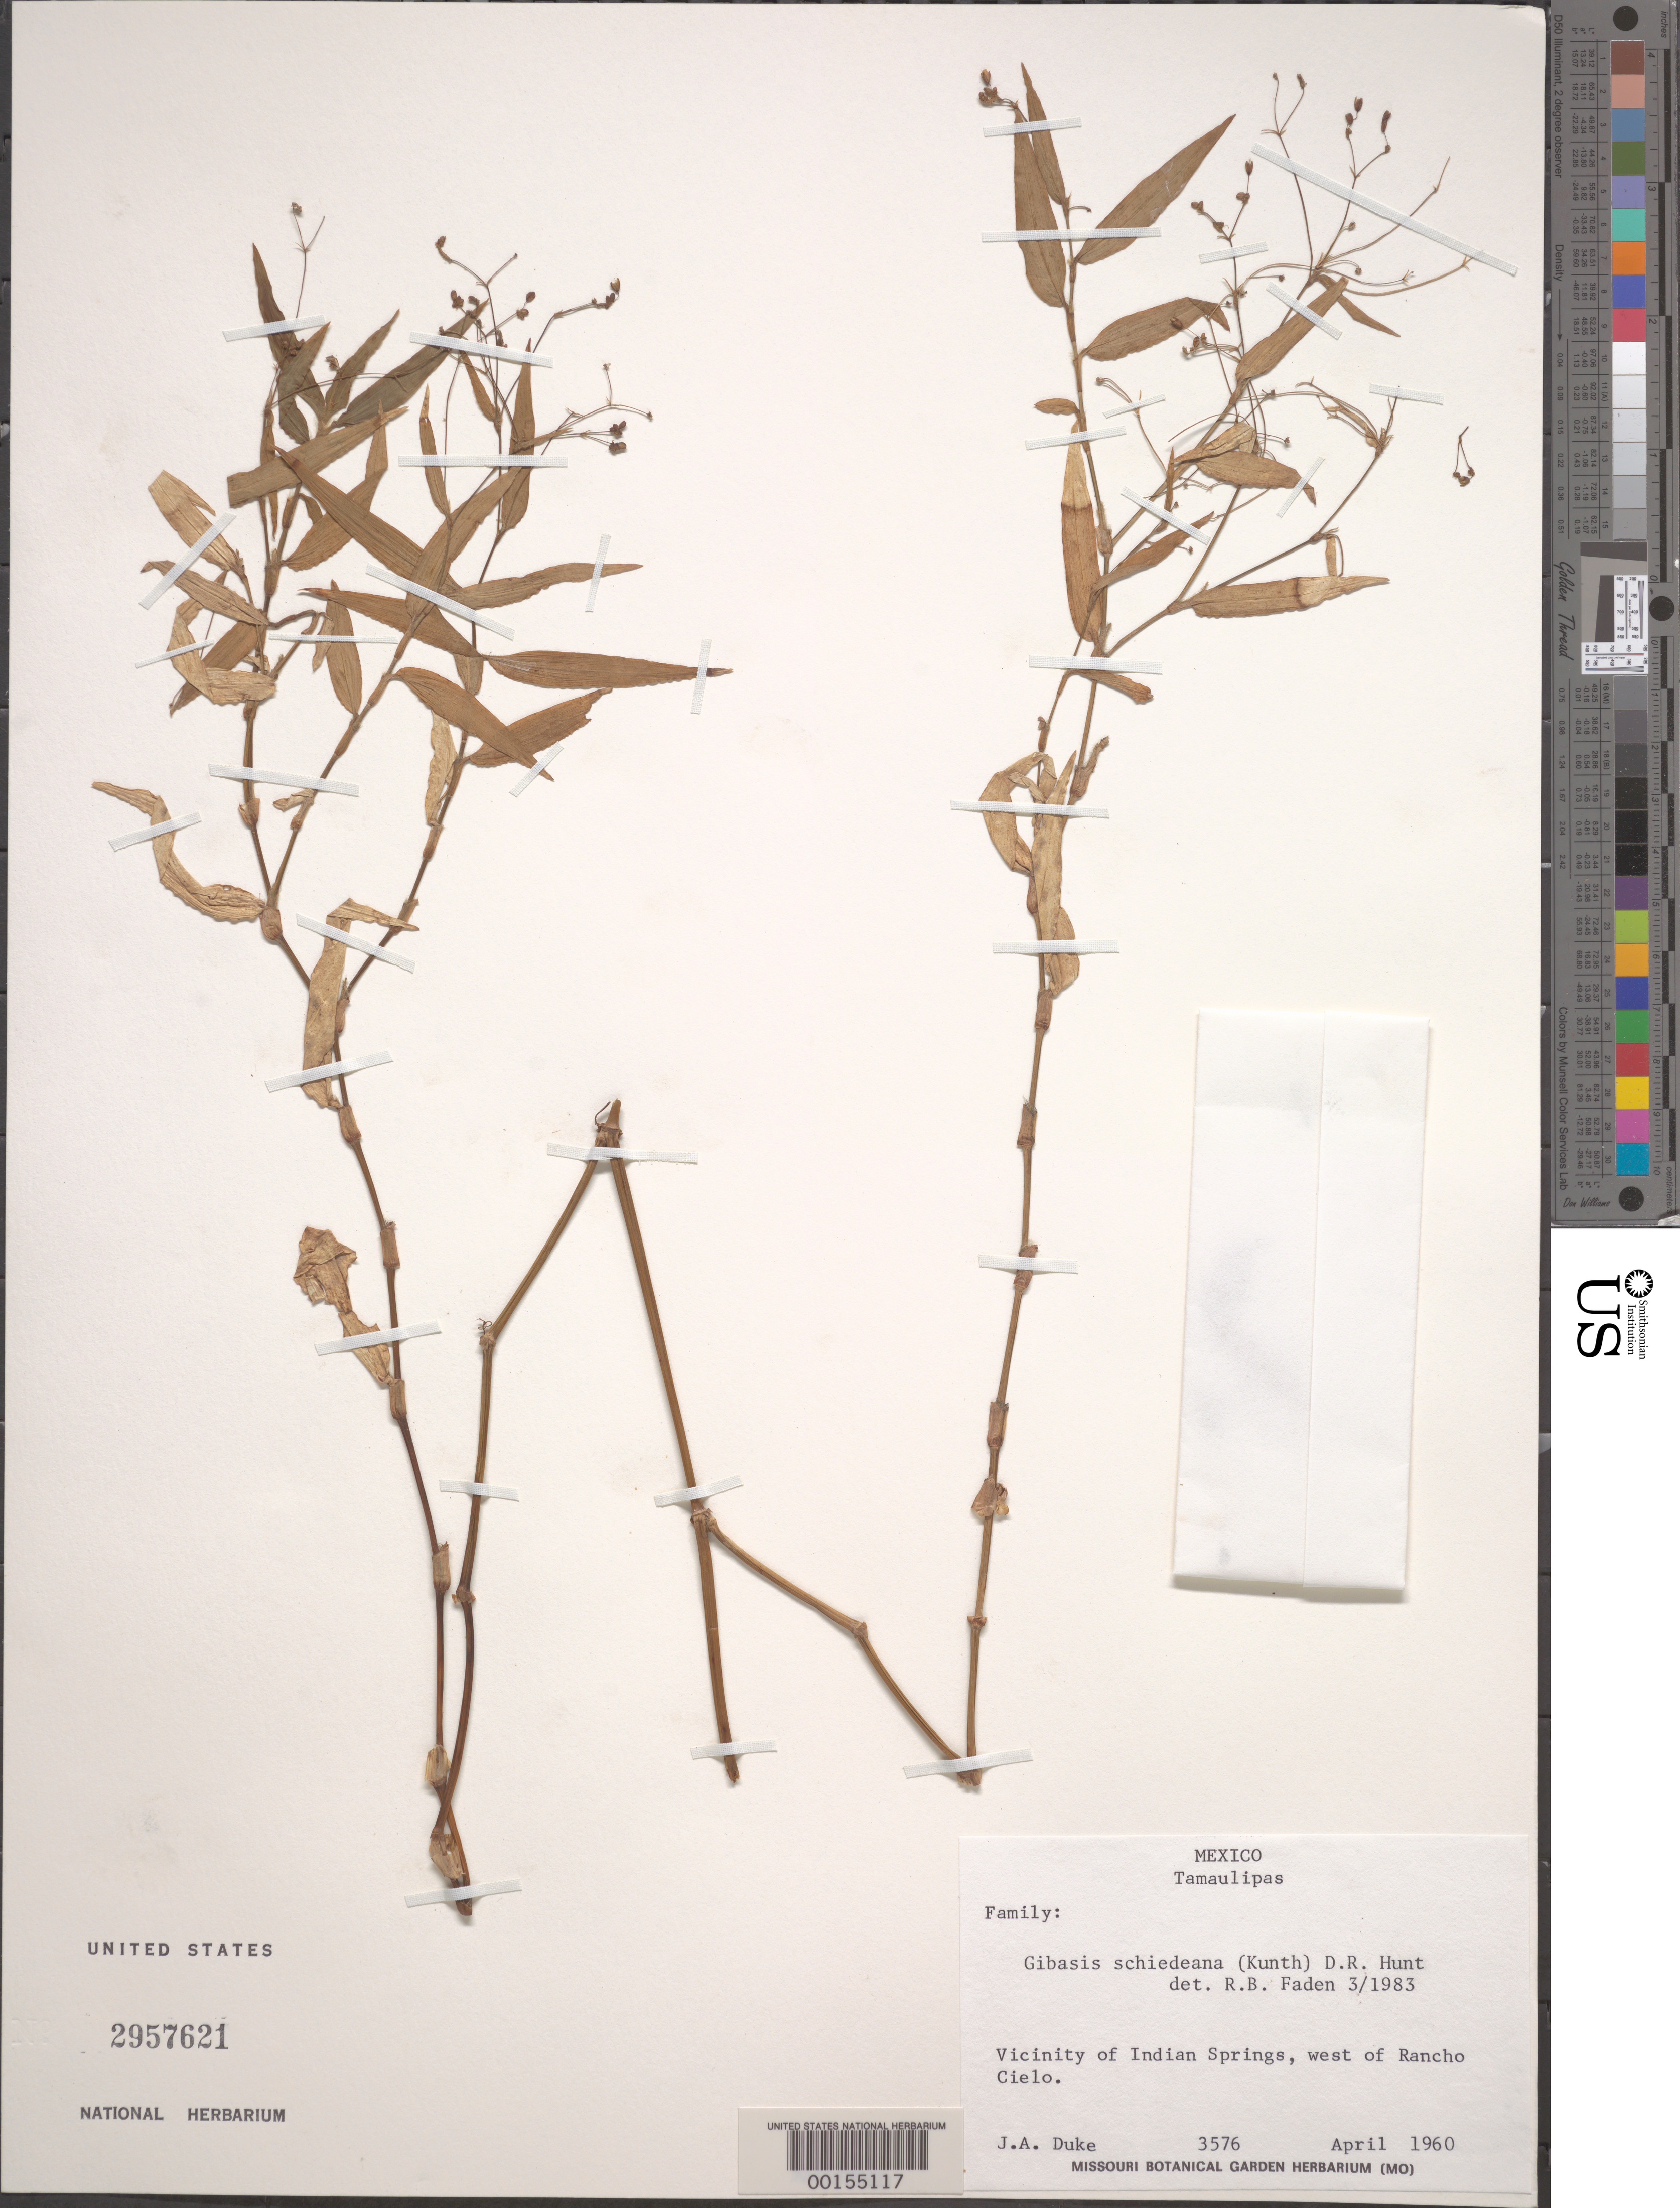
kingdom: Plantae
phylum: Tracheophyta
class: Liliopsida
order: Commelinales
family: Commelinaceae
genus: Gibasis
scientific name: Gibasis pellucida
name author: (M. Martens & Galeotti) D.R. Hunt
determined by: Faden, Robert B., (US), Smithsonian Institution - National Museum of Natural History (UNITED STATES)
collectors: J. A. Duke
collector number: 3576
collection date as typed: Apr 1960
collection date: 1960-04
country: Mexico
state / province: Tamaulipas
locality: Near indian springs, W of rancho cielo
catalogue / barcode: US 2957621